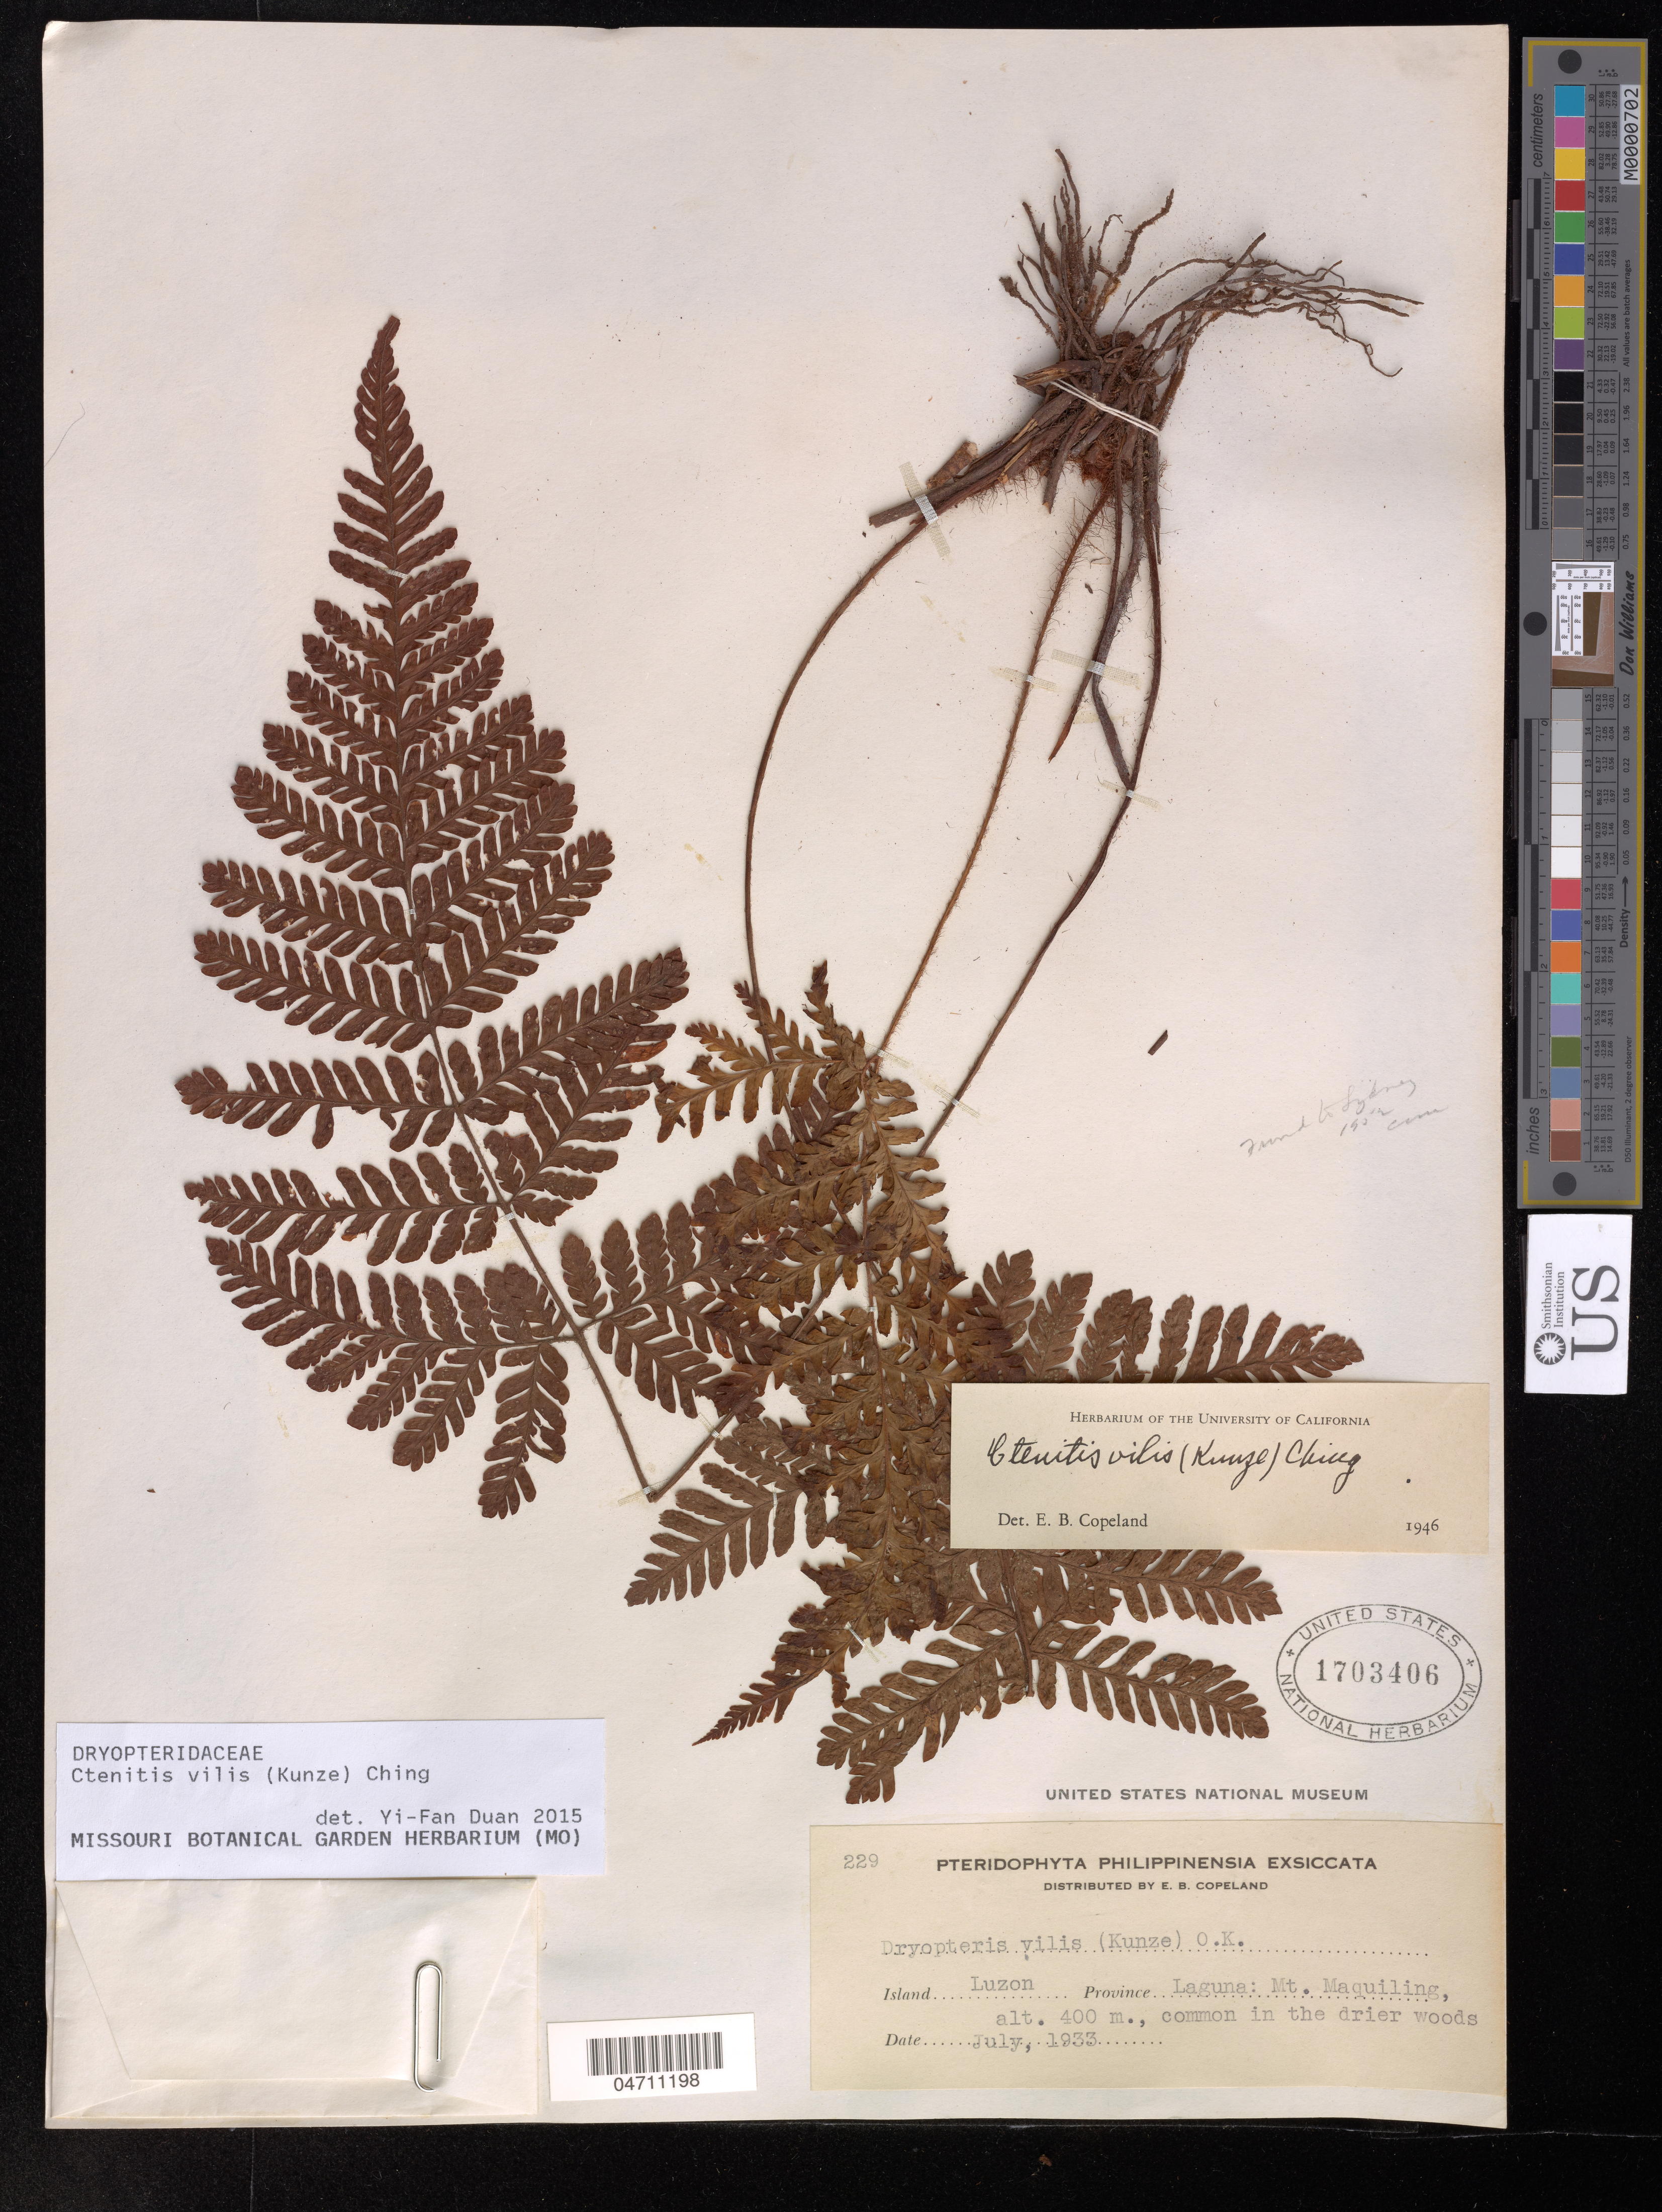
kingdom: Plantae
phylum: Tracheophyta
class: Polypodiopsida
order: Polypodiales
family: Dryopteridaceae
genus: Ctenitis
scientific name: Ctenitis vilis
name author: (Kunze) Ching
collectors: E. Copeland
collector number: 229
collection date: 1933-07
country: Philippines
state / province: Central Luzon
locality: Laguna: Mt. Maquiling.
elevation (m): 400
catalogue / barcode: US 1703406